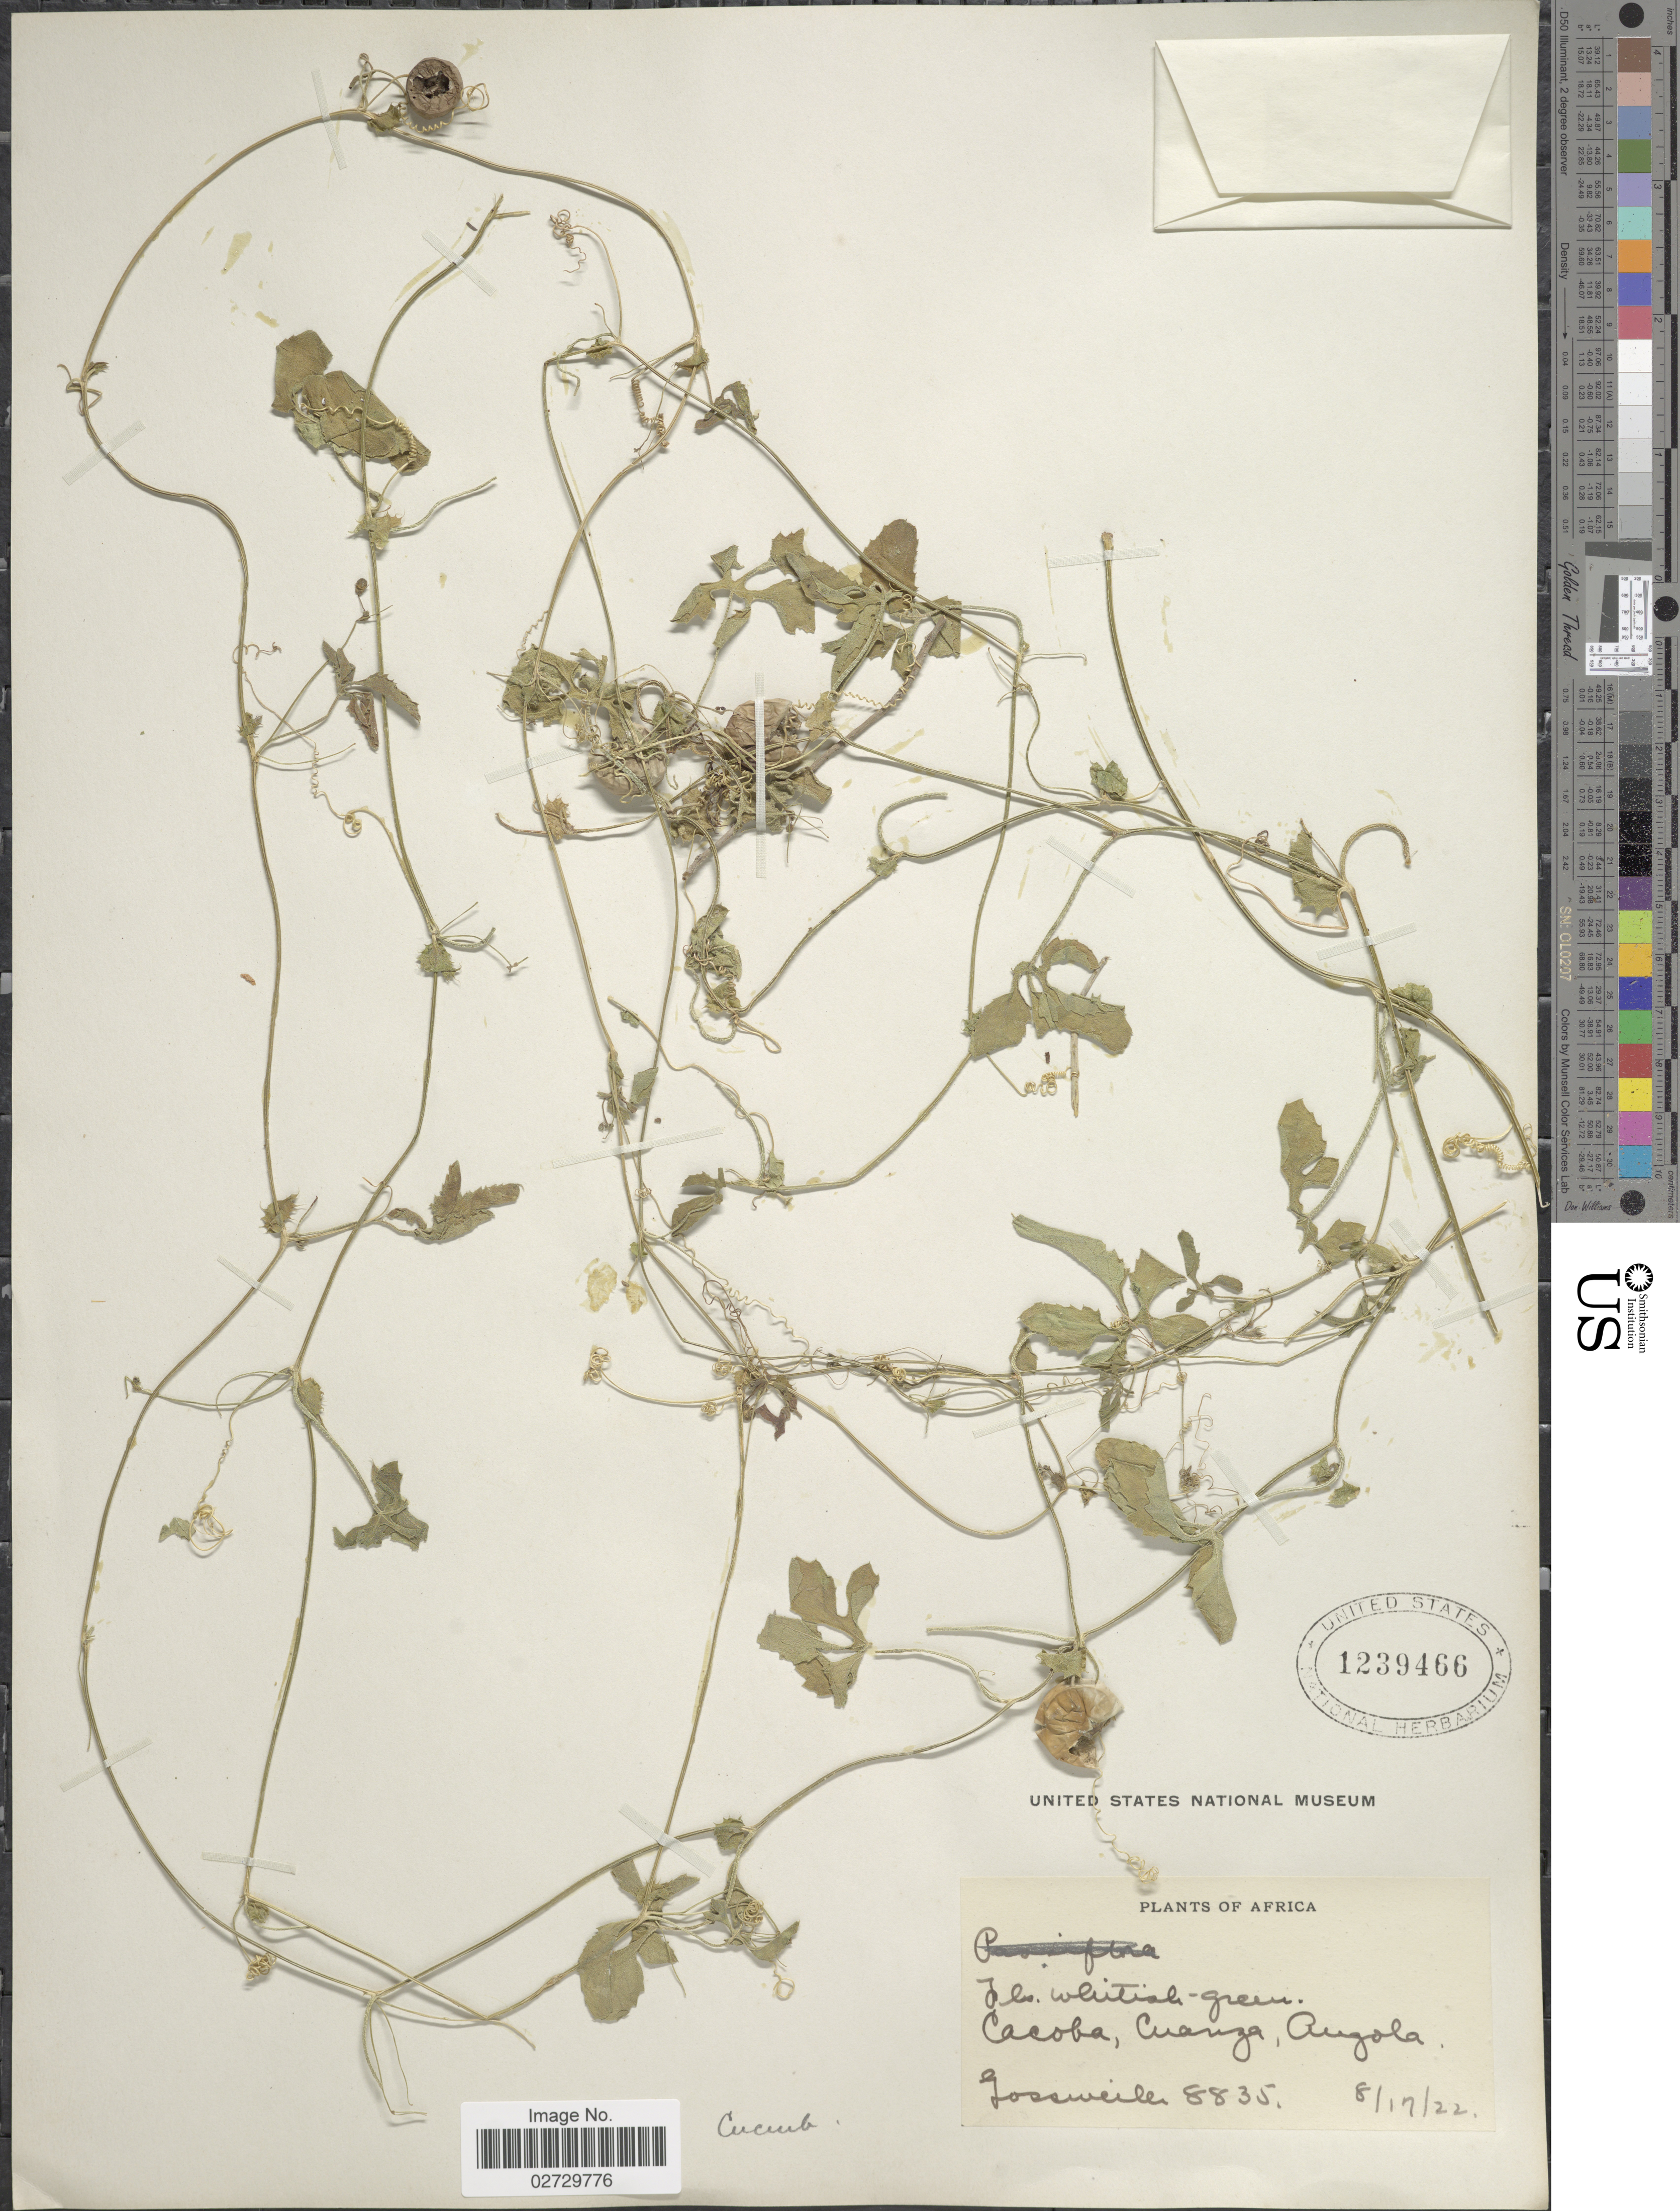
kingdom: Plantae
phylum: Tracheophyta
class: Magnoliopsida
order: Cucurbitales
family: Cucurbitaceae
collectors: -. Gossweiler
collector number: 8835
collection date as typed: Transcribed d/m/y: 17/8/22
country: Angola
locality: Cacoba, Cuanza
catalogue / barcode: US 1239466